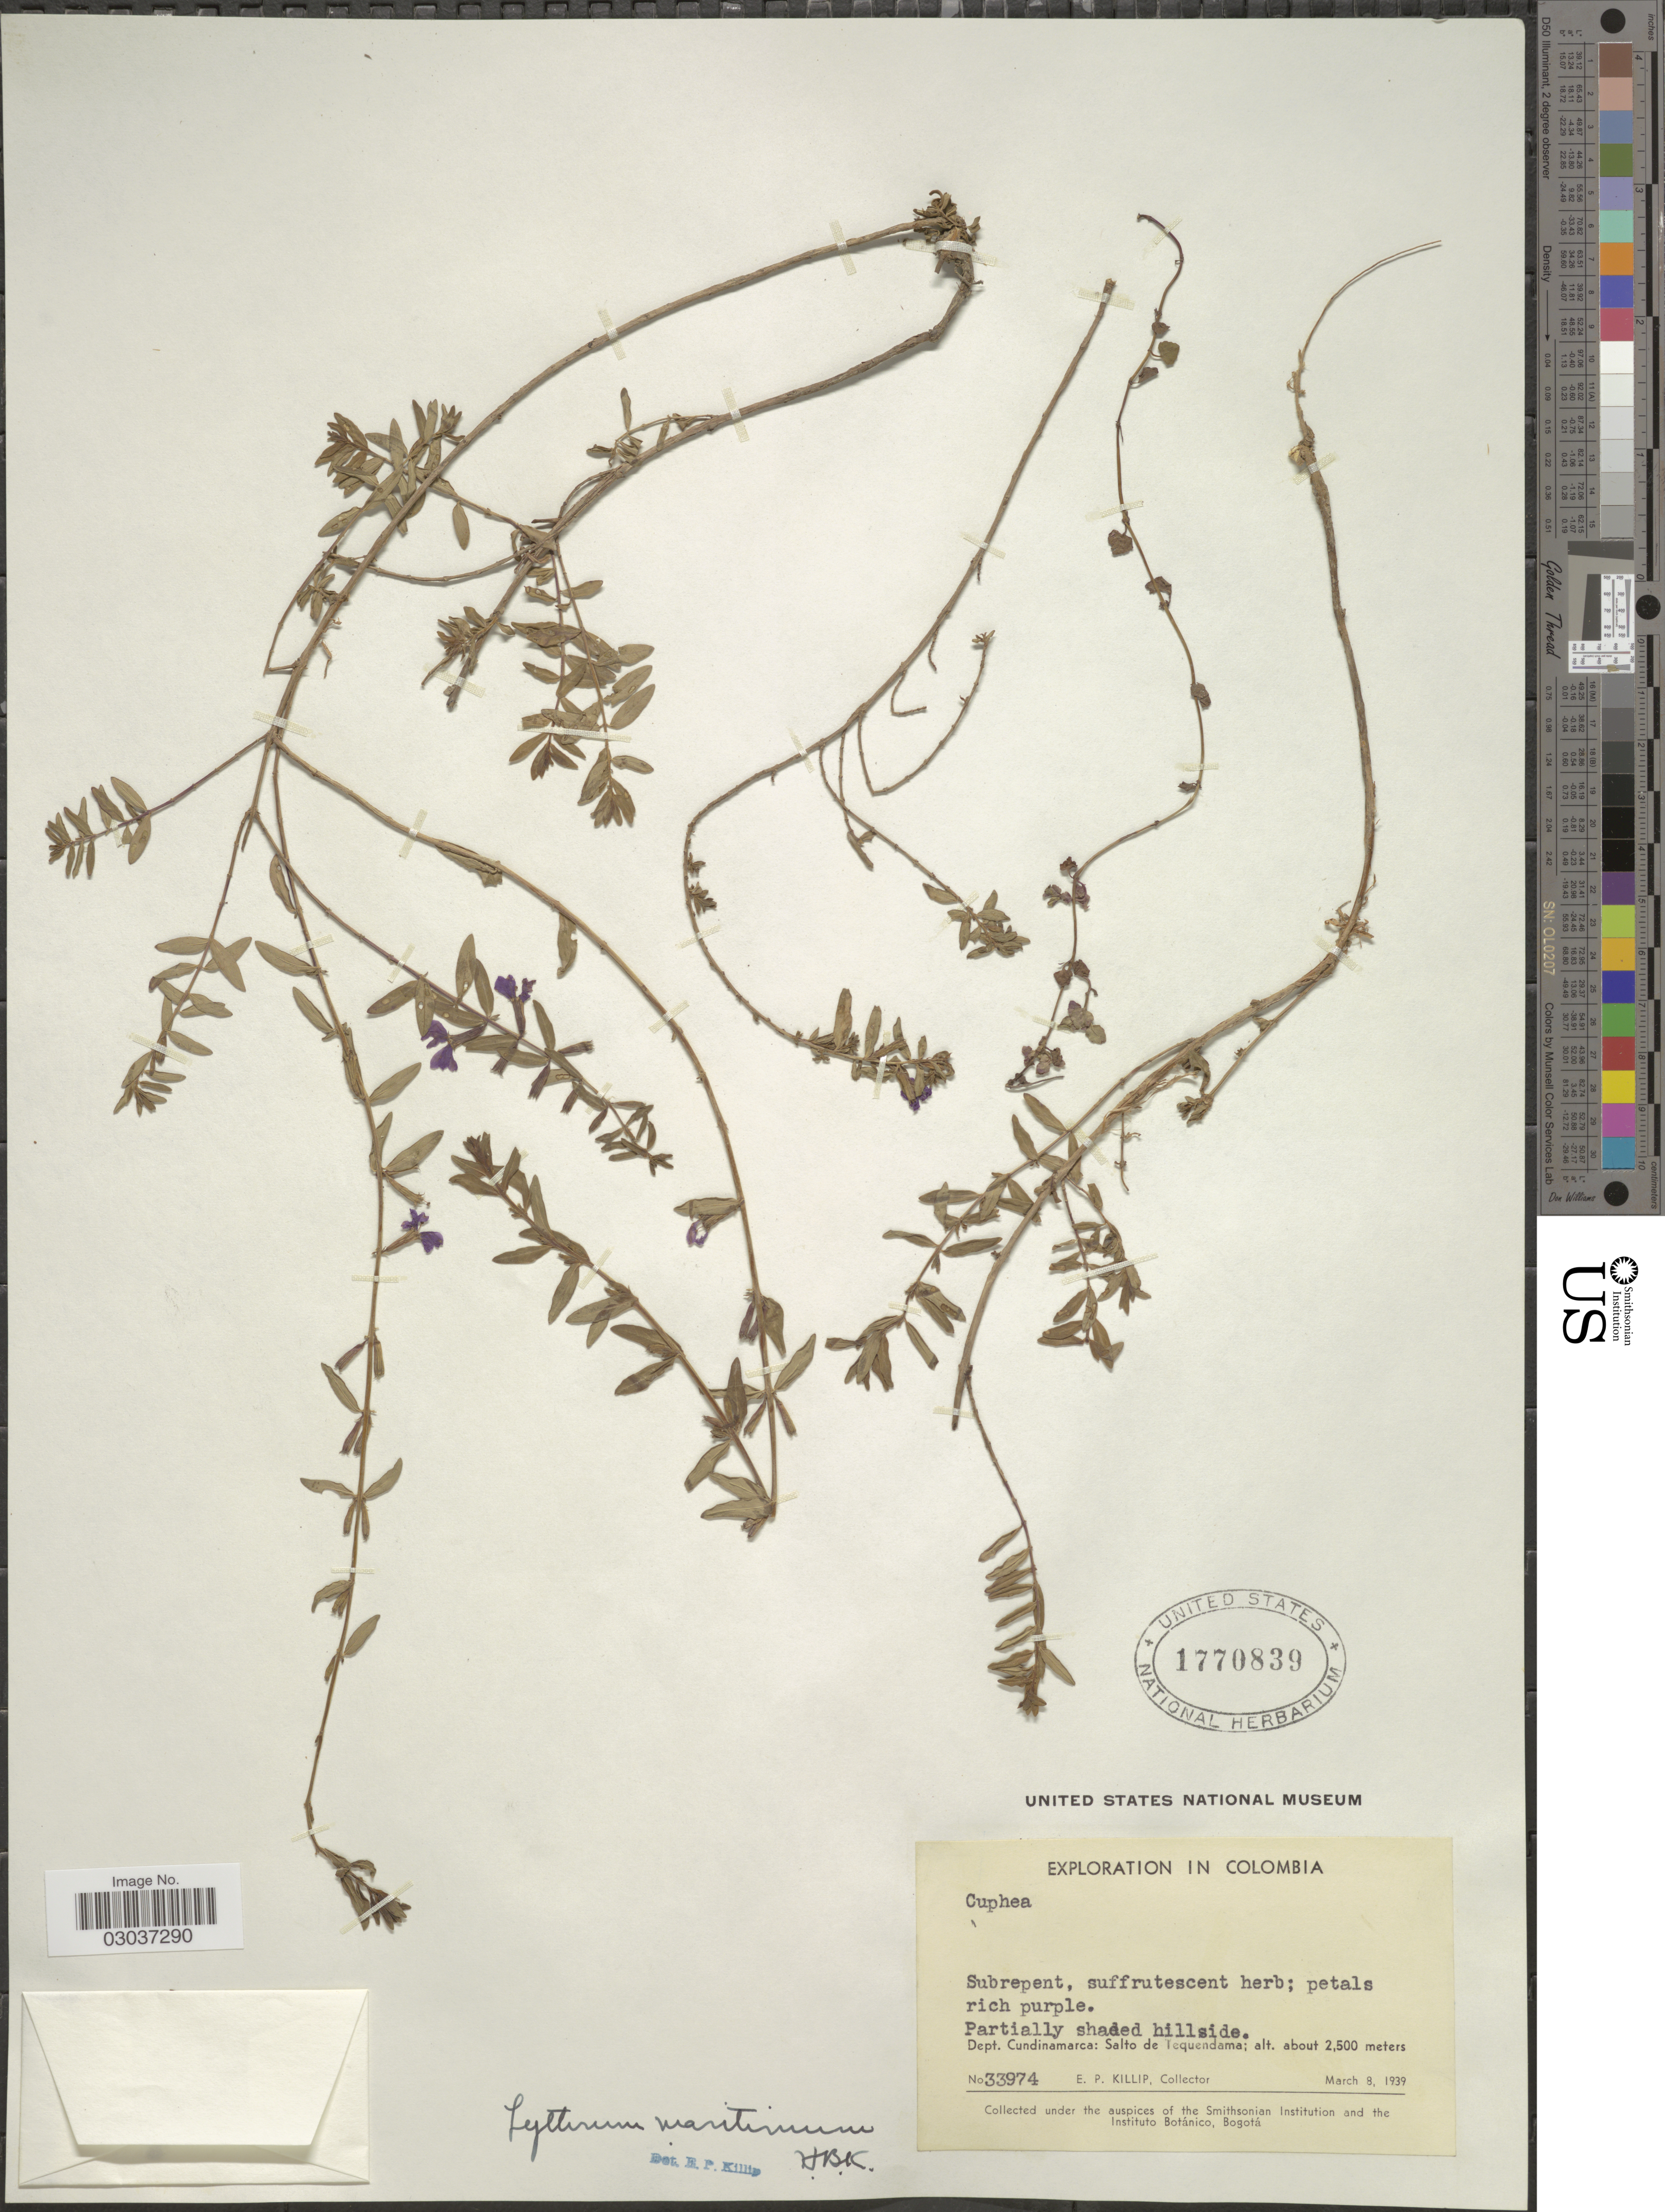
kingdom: Plantae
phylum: Tracheophyta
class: Magnoliopsida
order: Myrtales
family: Lythraceae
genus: Lythrum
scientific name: Lythrum maritimum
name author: Kunth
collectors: E. P. Killip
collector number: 33974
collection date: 1939-03-08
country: Colombia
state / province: Cundinamarca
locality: Dept. Cundinamarca: Salto de Tequendama.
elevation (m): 2500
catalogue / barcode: US 1770839